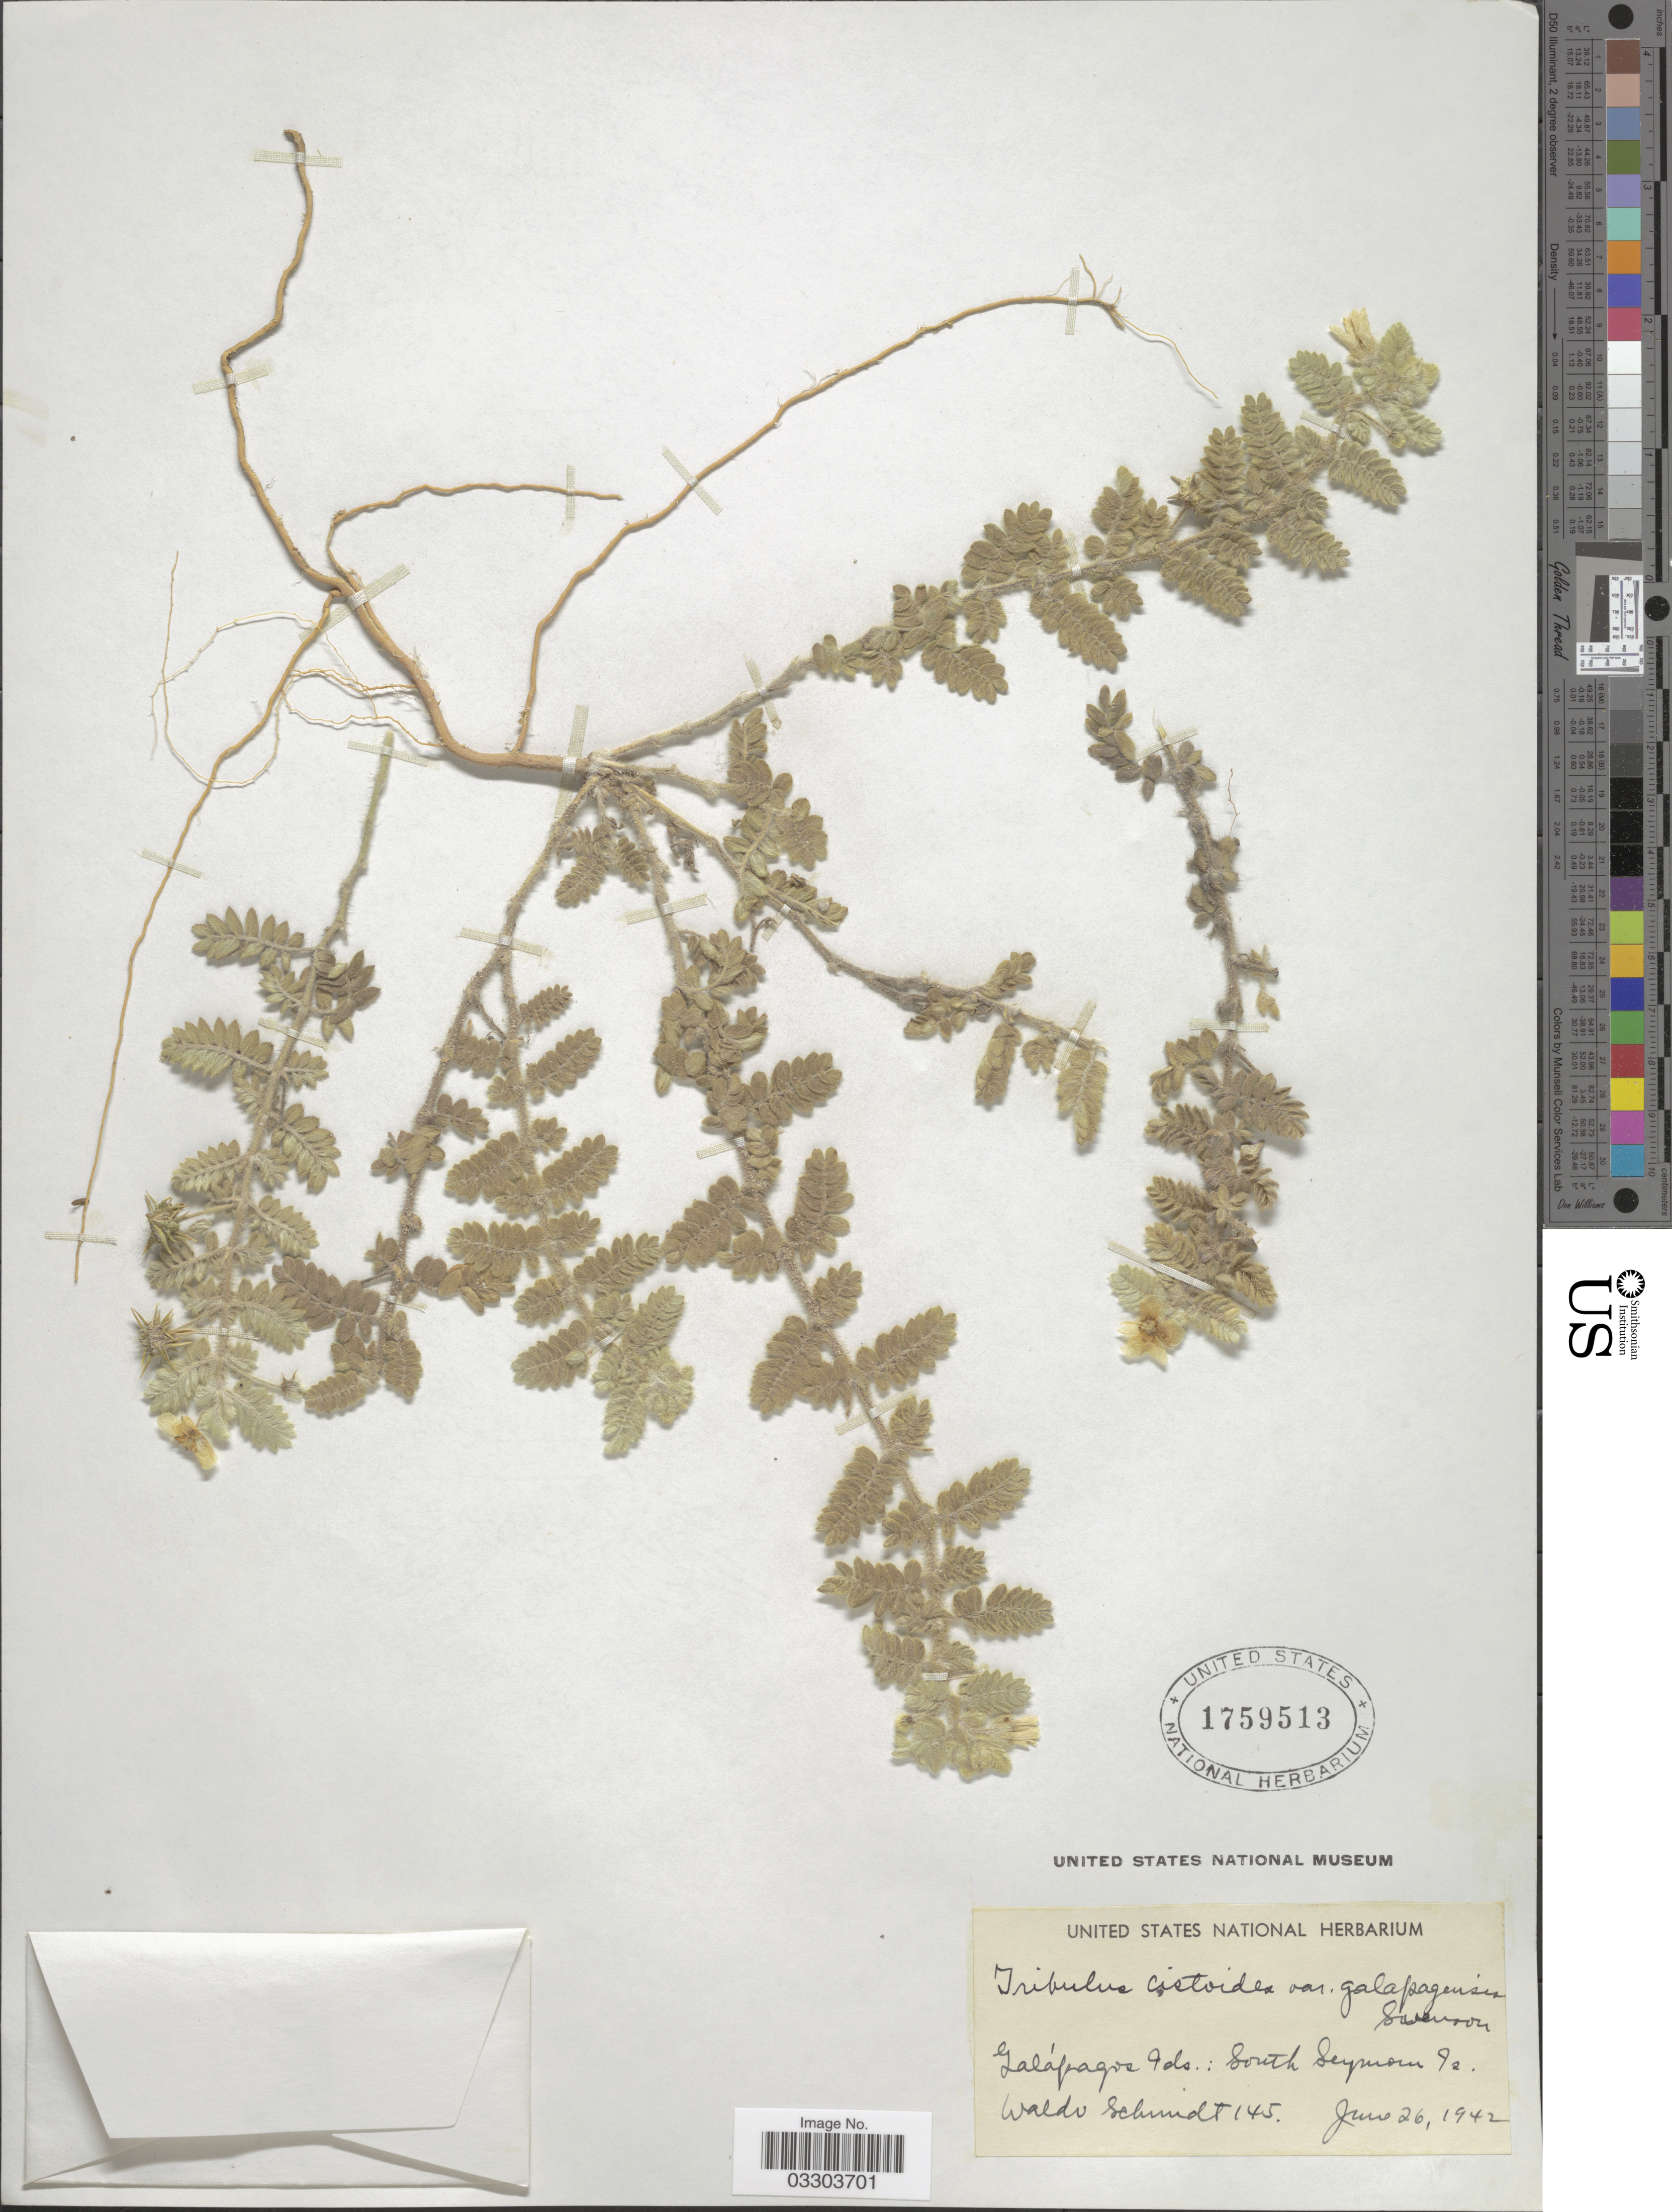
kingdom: Plantae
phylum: Tracheophyta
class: Magnoliopsida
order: Zygophyllales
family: Zygophyllaceae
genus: Tribulus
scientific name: Tribulus cistoides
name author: L.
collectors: W. Schmidt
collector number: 145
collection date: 1942-06-26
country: Ecuador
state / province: Colón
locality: Galápagos Ids.: South Seymour Is.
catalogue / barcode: US 1759513